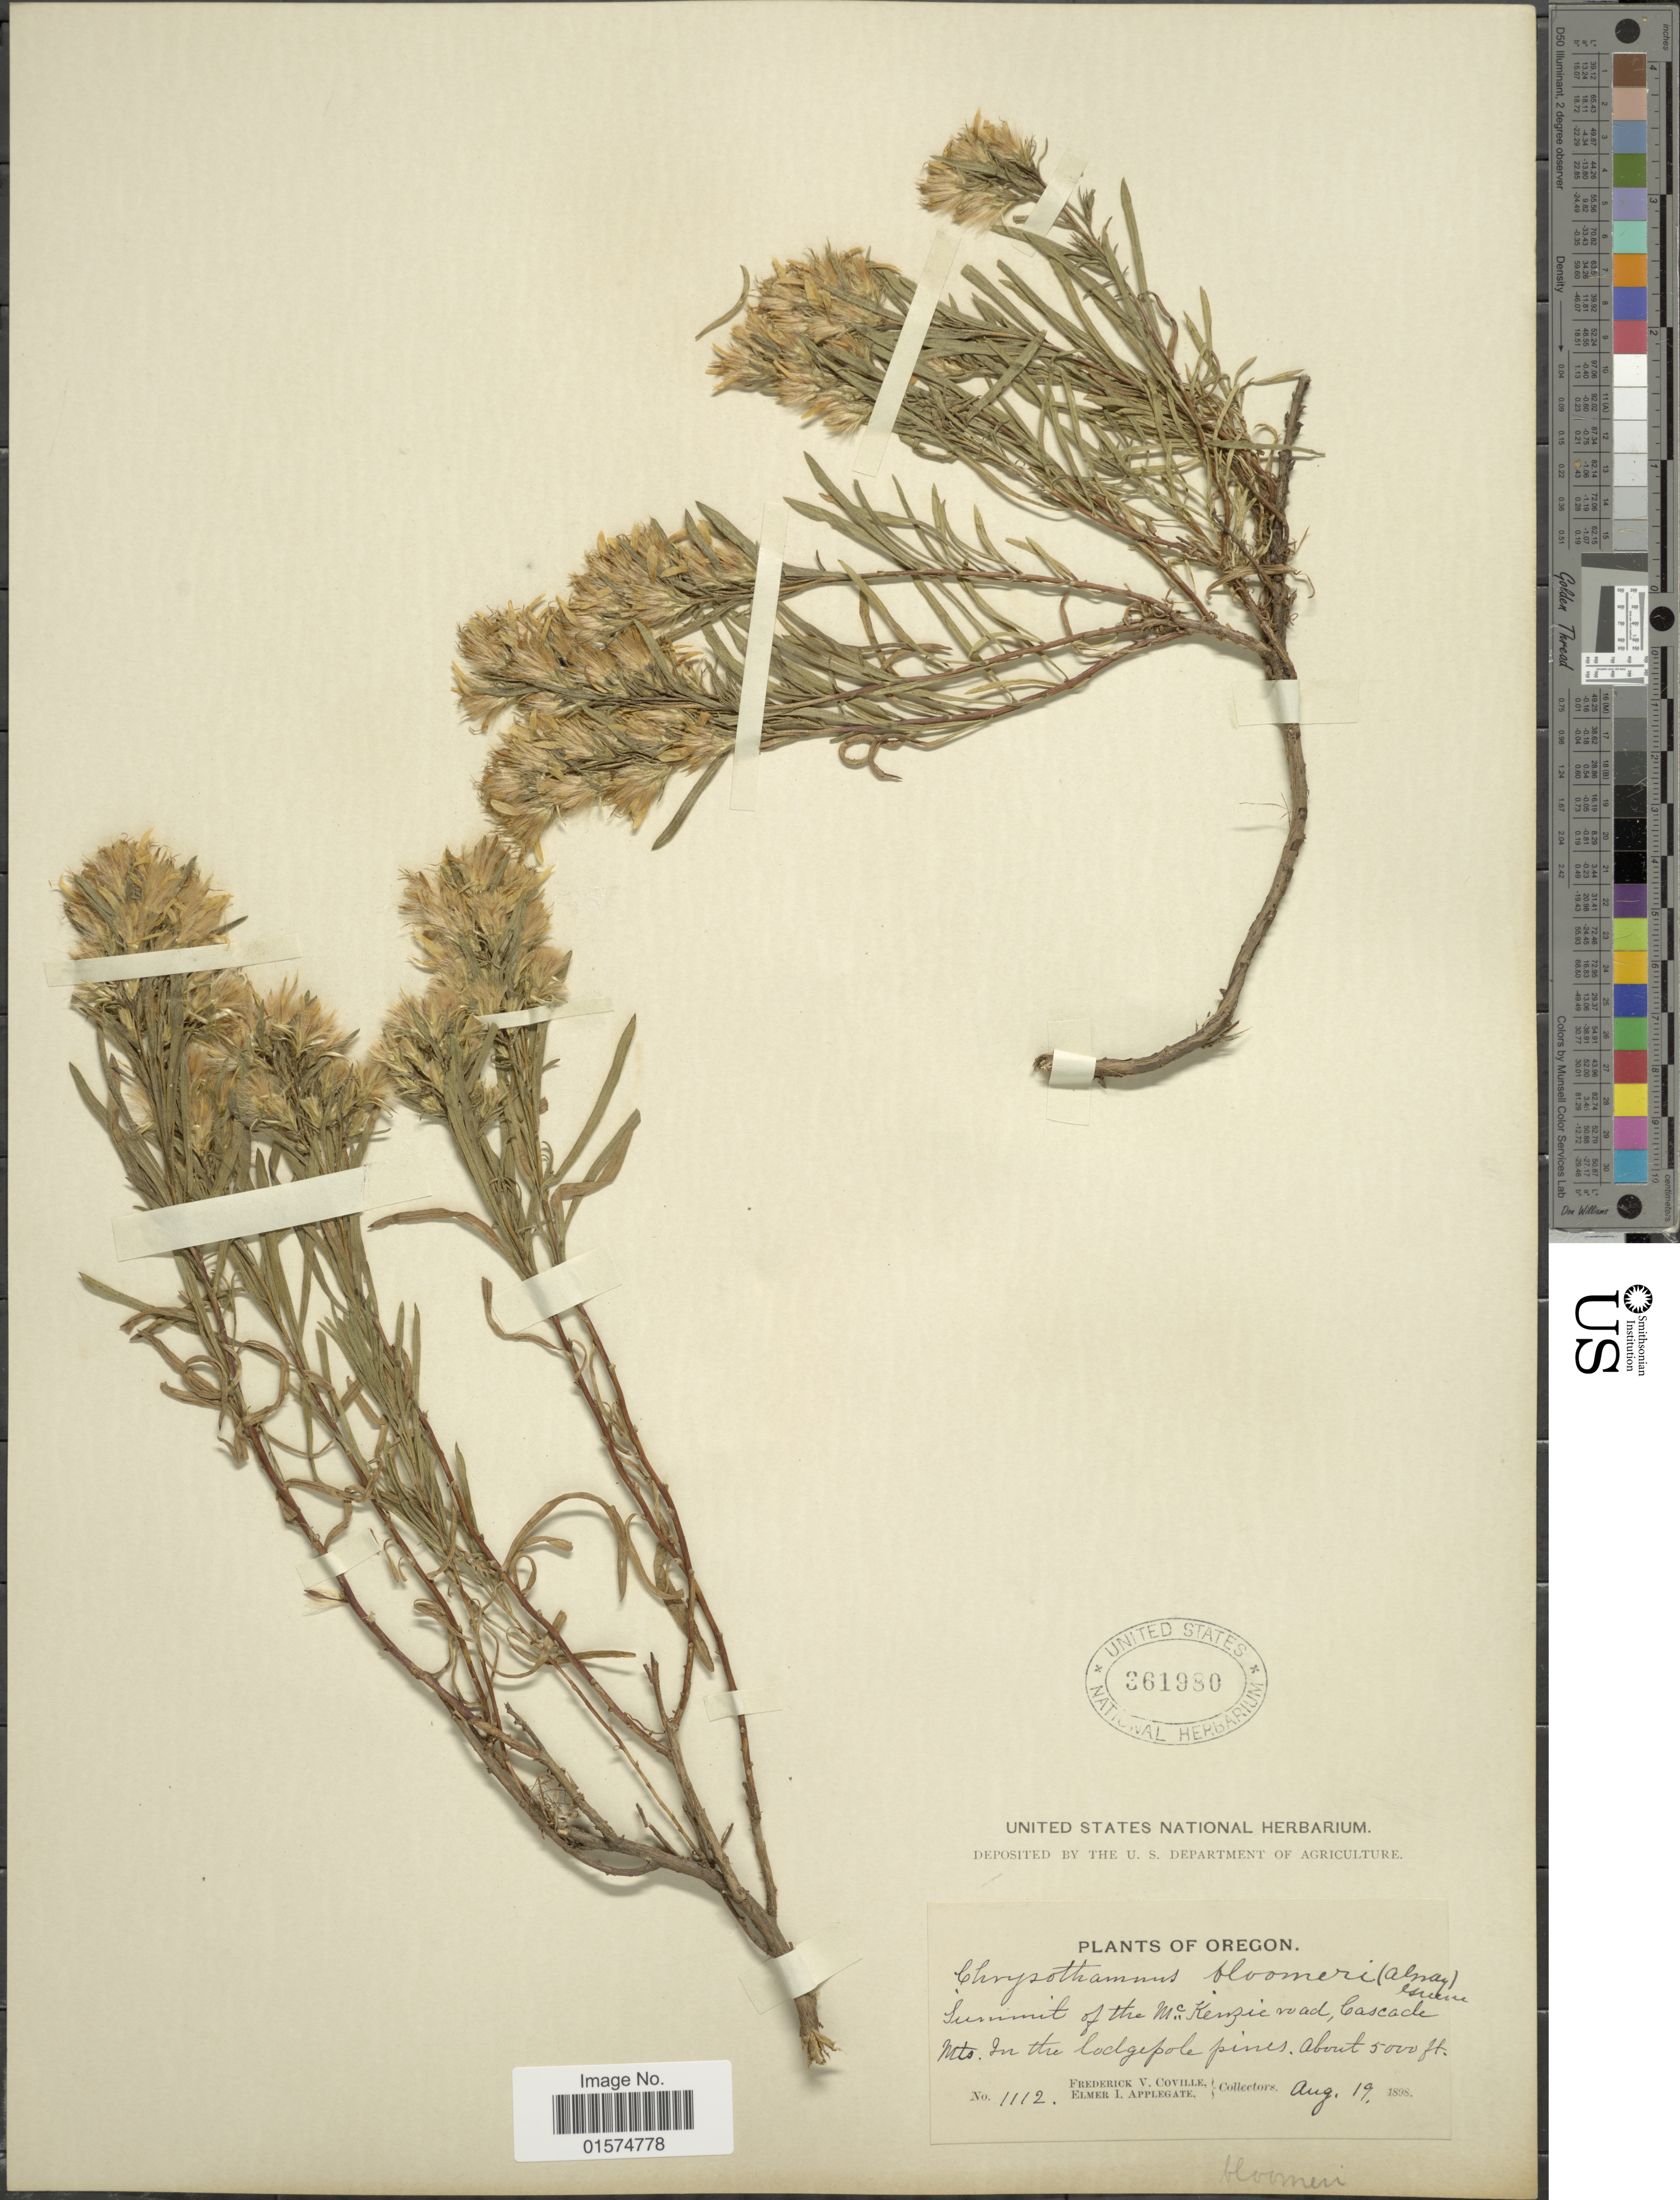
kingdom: Plantae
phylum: Tracheophyta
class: Magnoliopsida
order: Asterales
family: Asteraceae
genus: Ericameria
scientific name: Ericameria bloomeri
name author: (A. Gray) J.F. Macbr.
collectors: F. V. Coville & E. I. Applegate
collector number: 1112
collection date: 1989-08-19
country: United States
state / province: Oregon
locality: Summit of the McKenzie road, Cascade Mts.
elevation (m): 1524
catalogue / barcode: US 361980